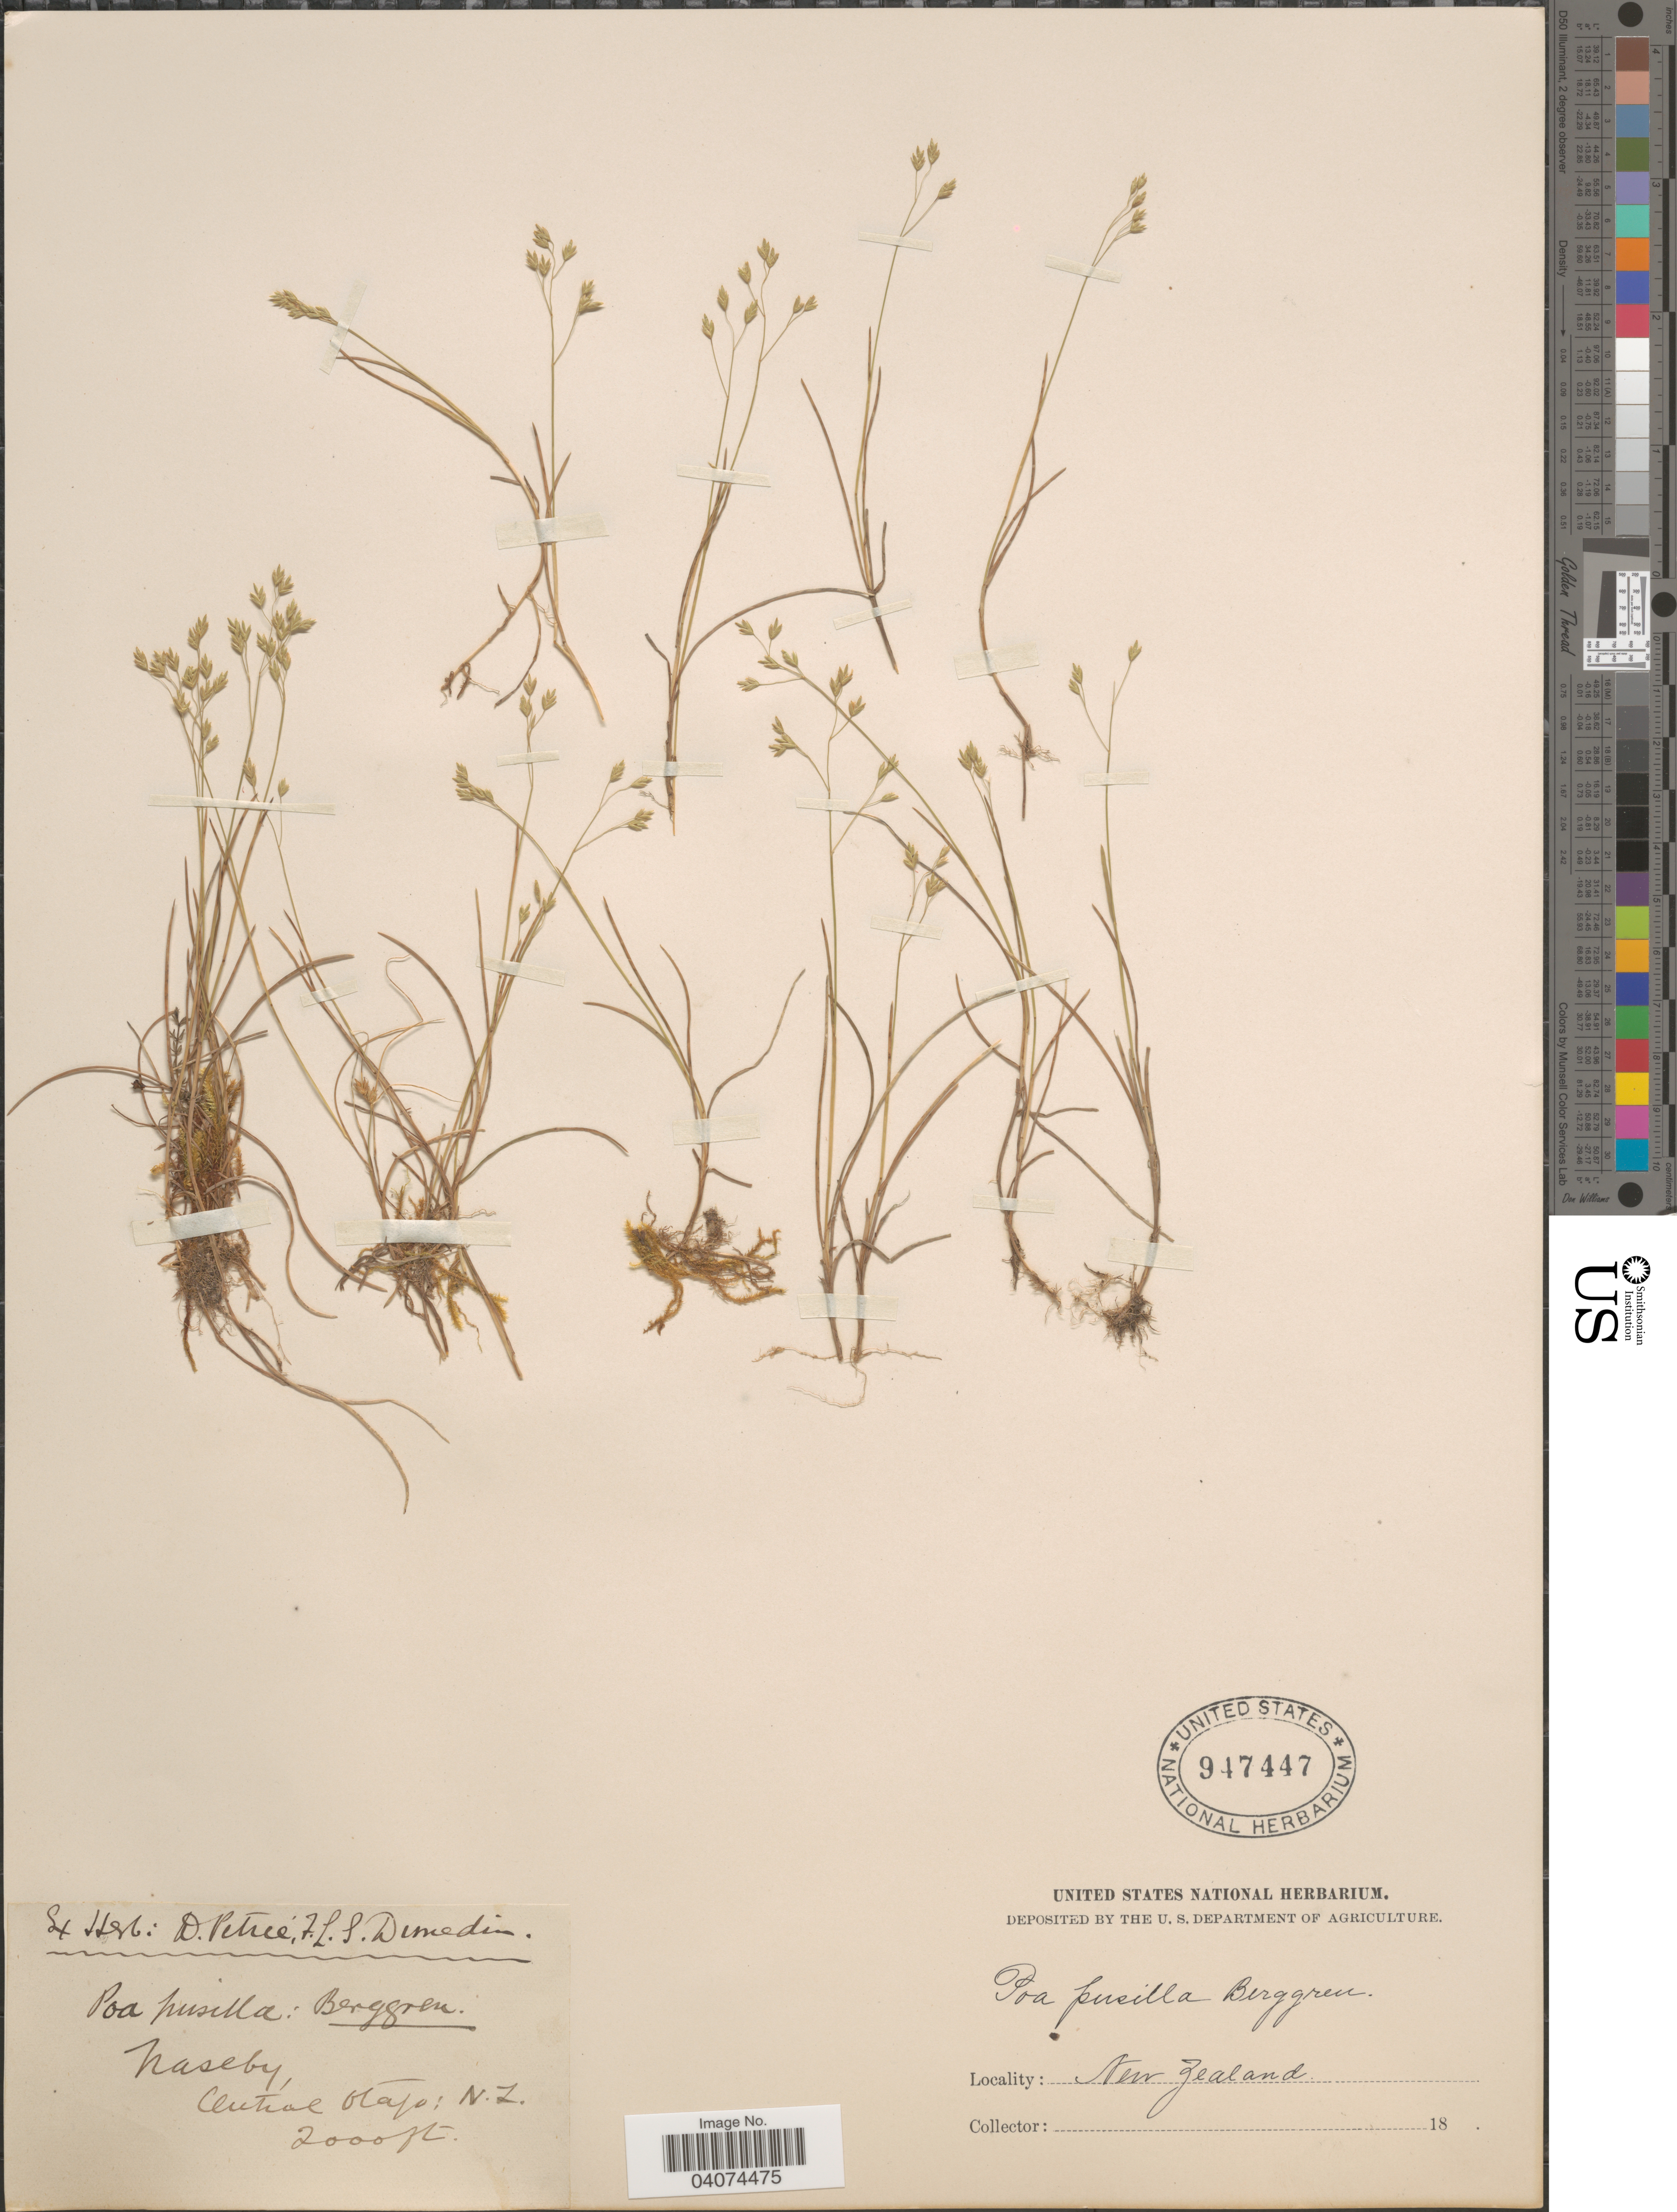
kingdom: Plantae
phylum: Tracheophyta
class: Liliopsida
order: Poales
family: Poaceae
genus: Poa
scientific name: Poa pusilla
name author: Berggr.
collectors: Ex Herb D. Petrie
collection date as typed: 18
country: New Zealand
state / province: Otago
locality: Naseby, Central Otago.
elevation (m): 610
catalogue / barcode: US 947447